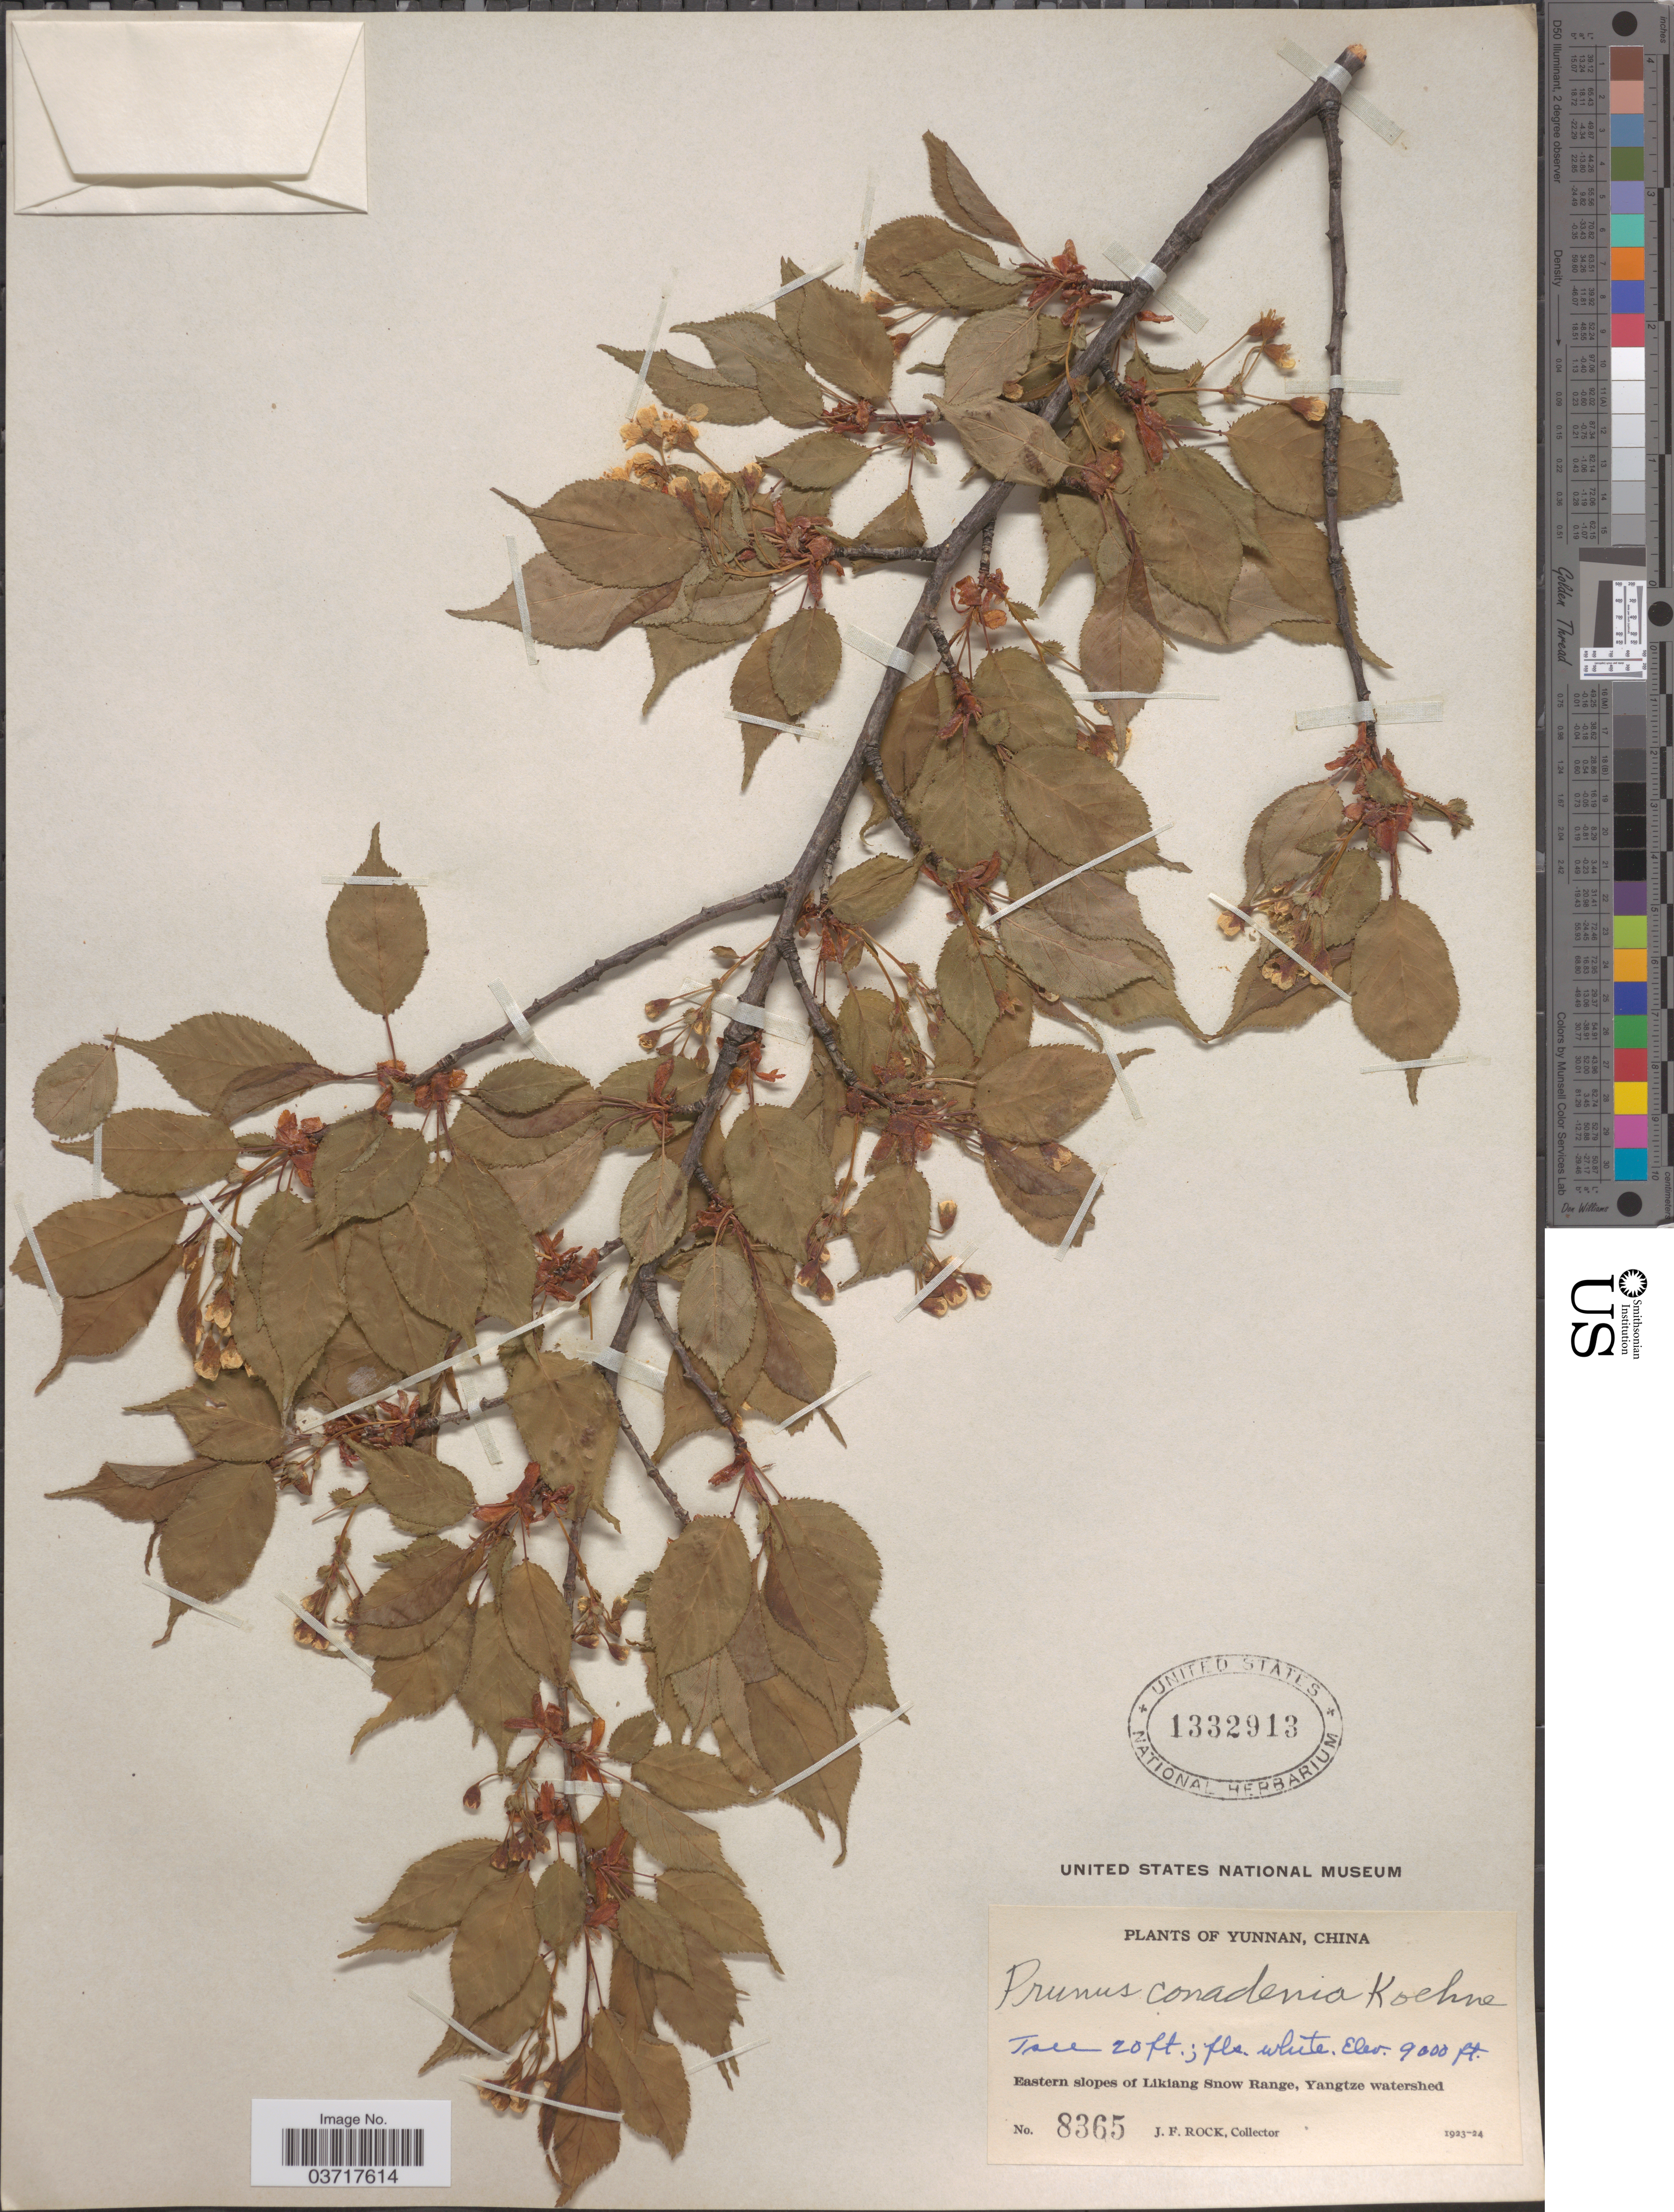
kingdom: Plantae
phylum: Tracheophyta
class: Magnoliopsida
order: Rosales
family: Rosaceae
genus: Prunus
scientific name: Prunus conadenia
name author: Koehne in Sarg.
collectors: J. Rock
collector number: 8365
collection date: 1923/1924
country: China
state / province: Yunnan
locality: Eastern slopes of Likiang Snow Range, Yangtze watershed.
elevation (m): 2743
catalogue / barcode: US 1332913